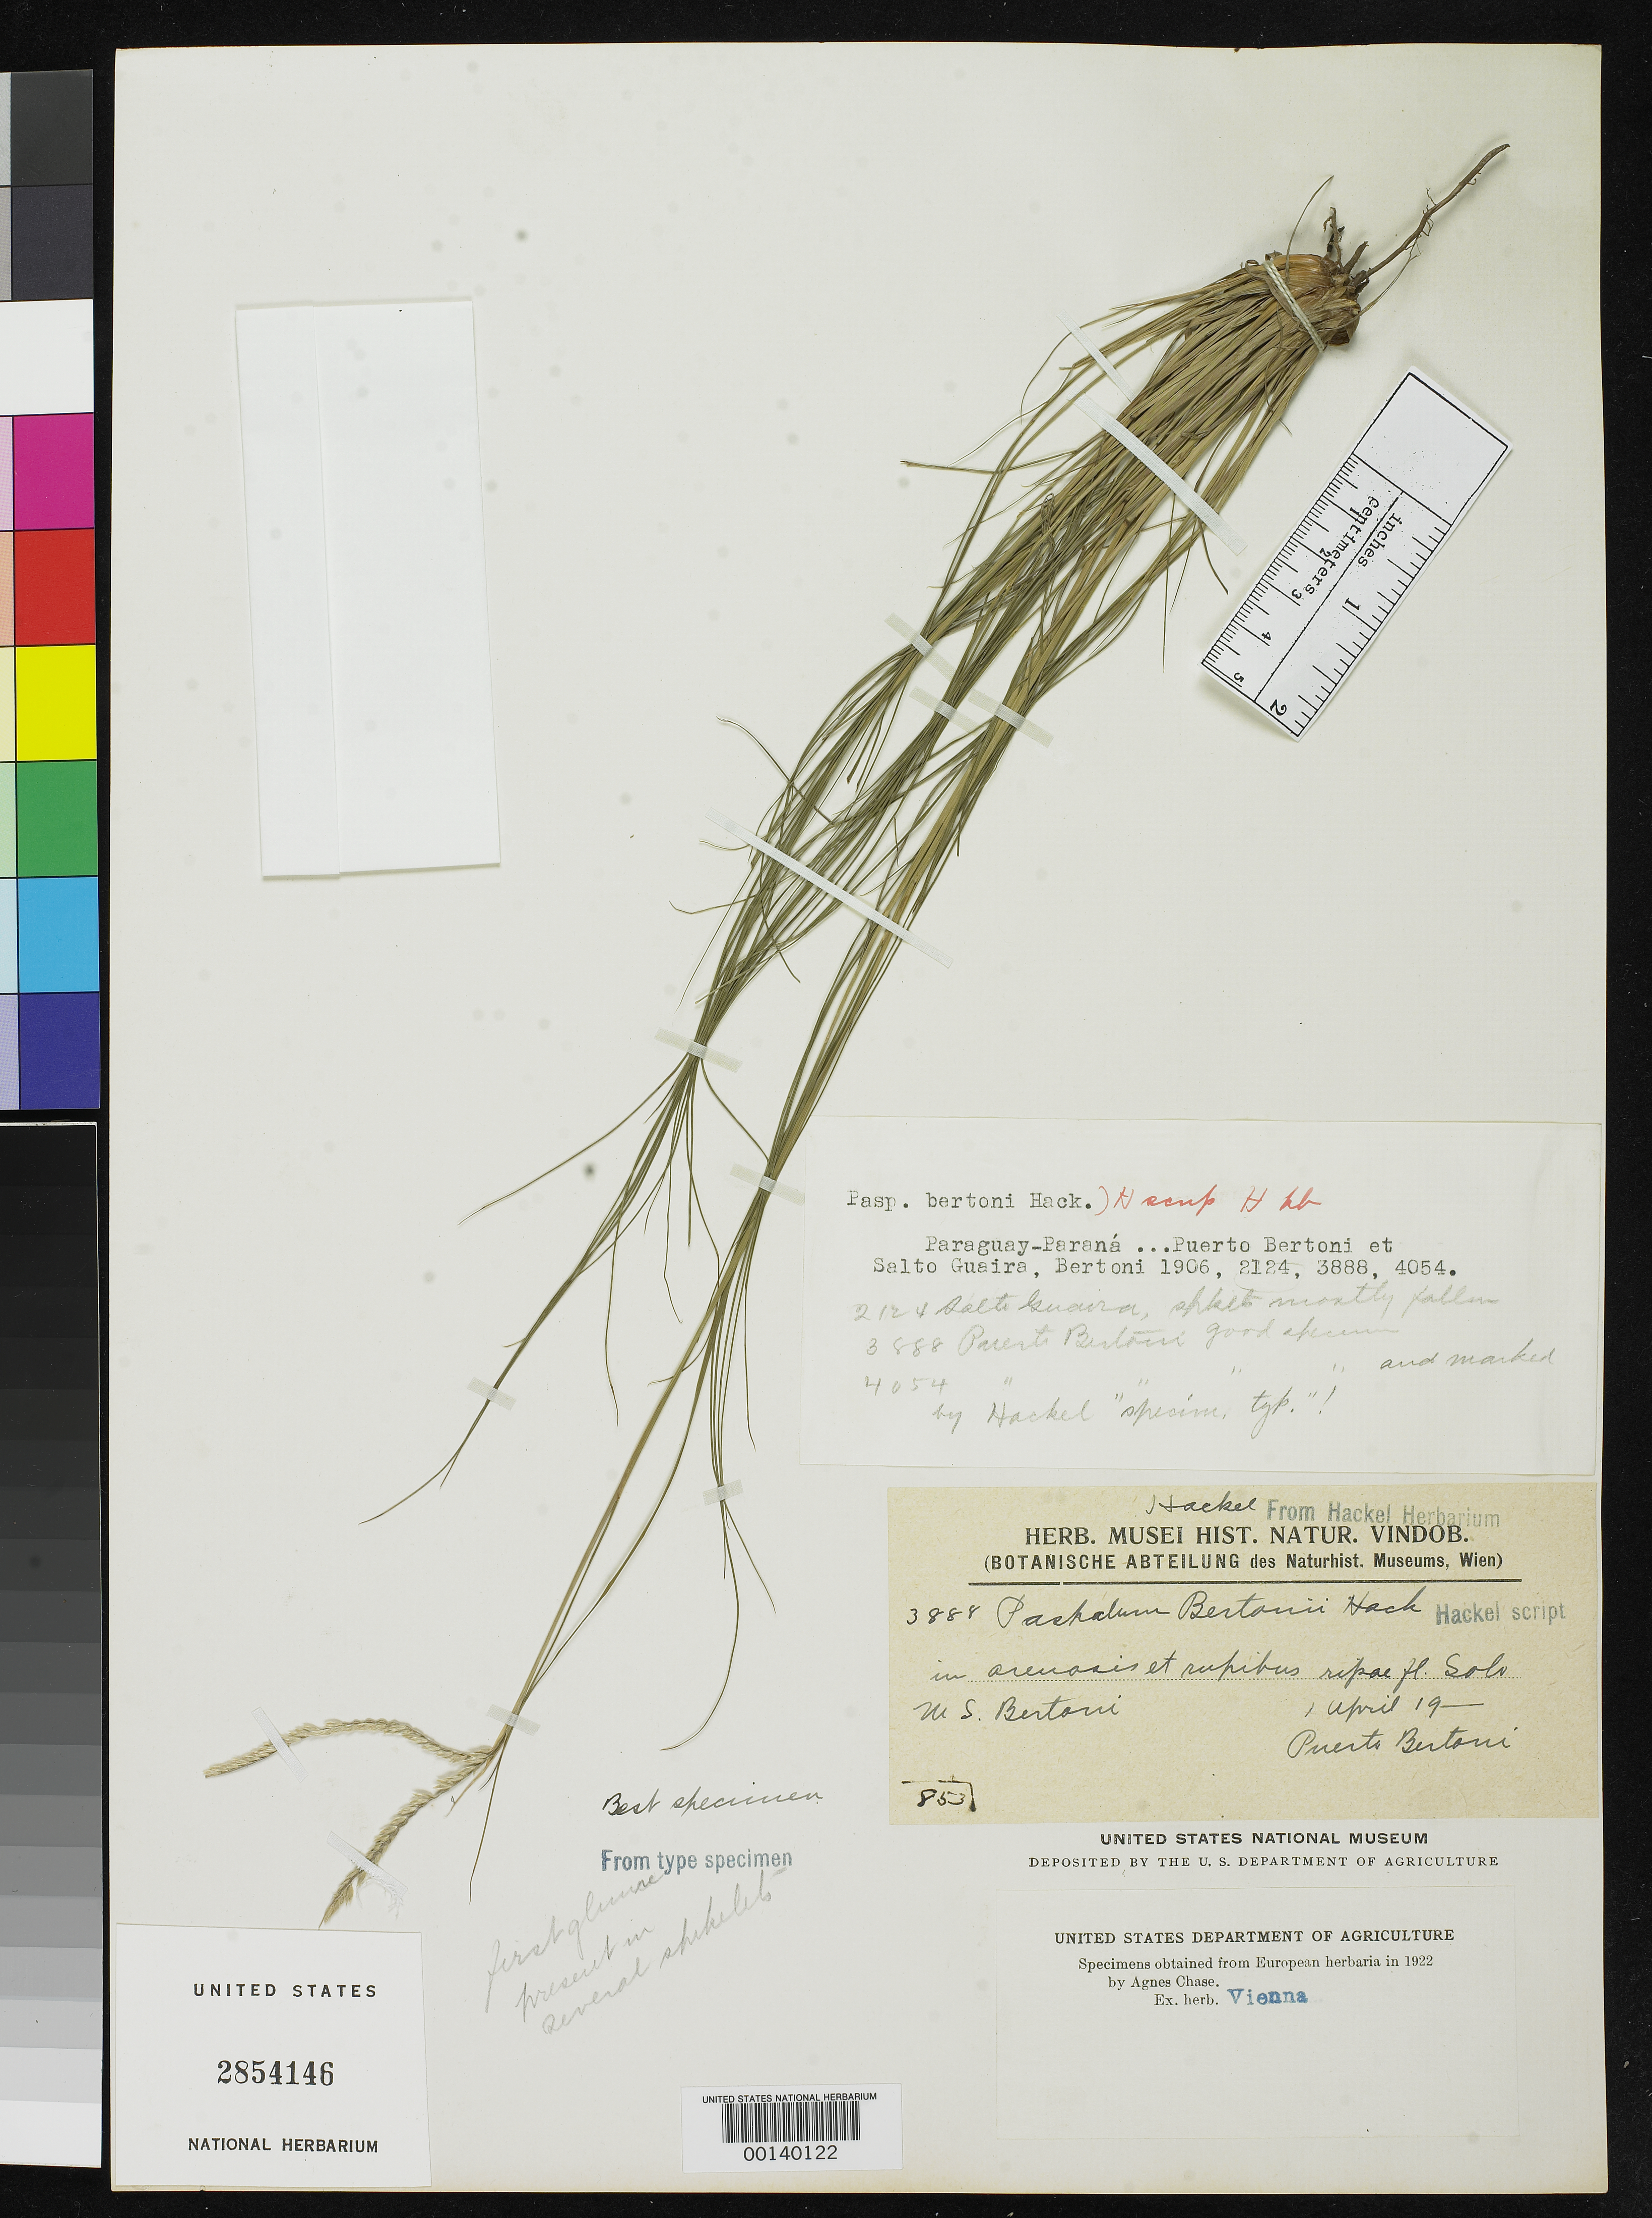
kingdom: Plantae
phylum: Tracheophyta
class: Liliopsida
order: Poales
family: Poaceae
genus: Paspalum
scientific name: Paspalum bertonii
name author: Hack.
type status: Syntype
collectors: M. Bertoni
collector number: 3888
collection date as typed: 01 Apr 1906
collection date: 1906-04-01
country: Paraguay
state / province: Alto Paraná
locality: Puerto Bertoni.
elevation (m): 120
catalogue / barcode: US 2854146